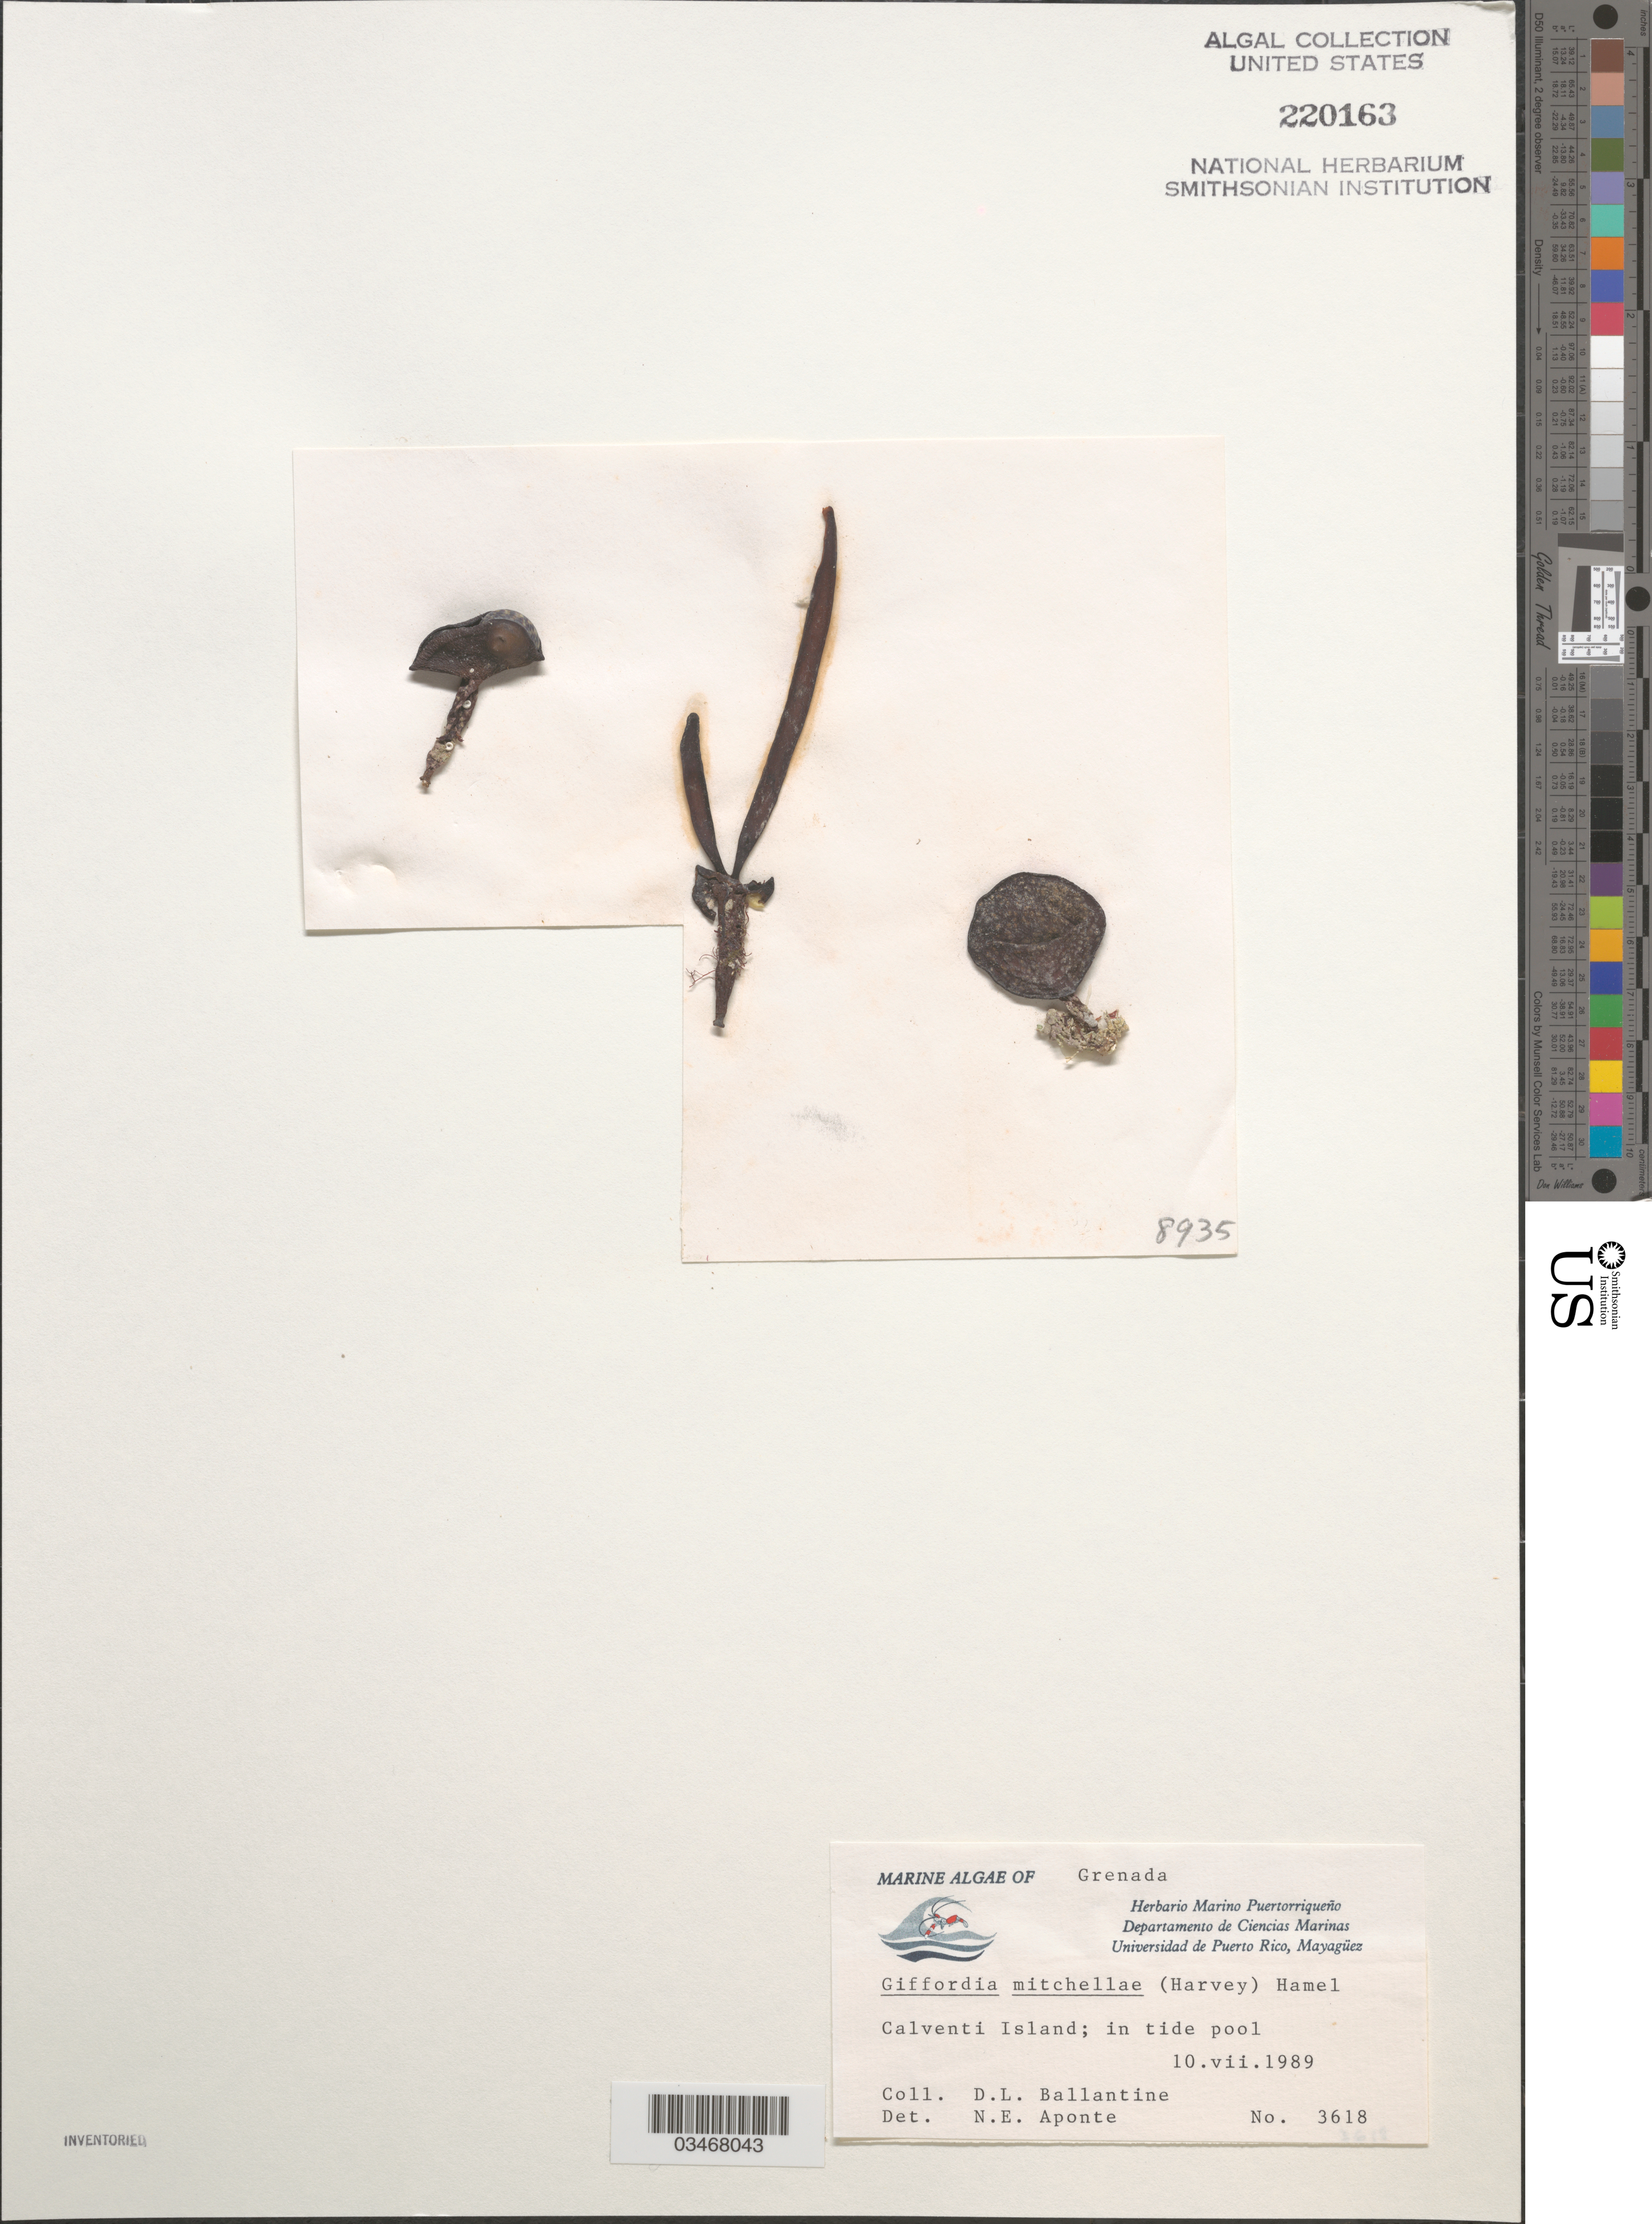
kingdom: Chromista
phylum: Ochrophyta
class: Phaeophyceae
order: Ectocarpales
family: Acinetosporaceae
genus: Giffordia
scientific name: Giffordia mitchelliae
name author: (Harv.) G. Hamel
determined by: Aponte, N. E.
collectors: D.L. Ballantine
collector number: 3618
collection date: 1989-07-10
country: Grenada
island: Calventi Island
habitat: In tide pool.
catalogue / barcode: US 220163